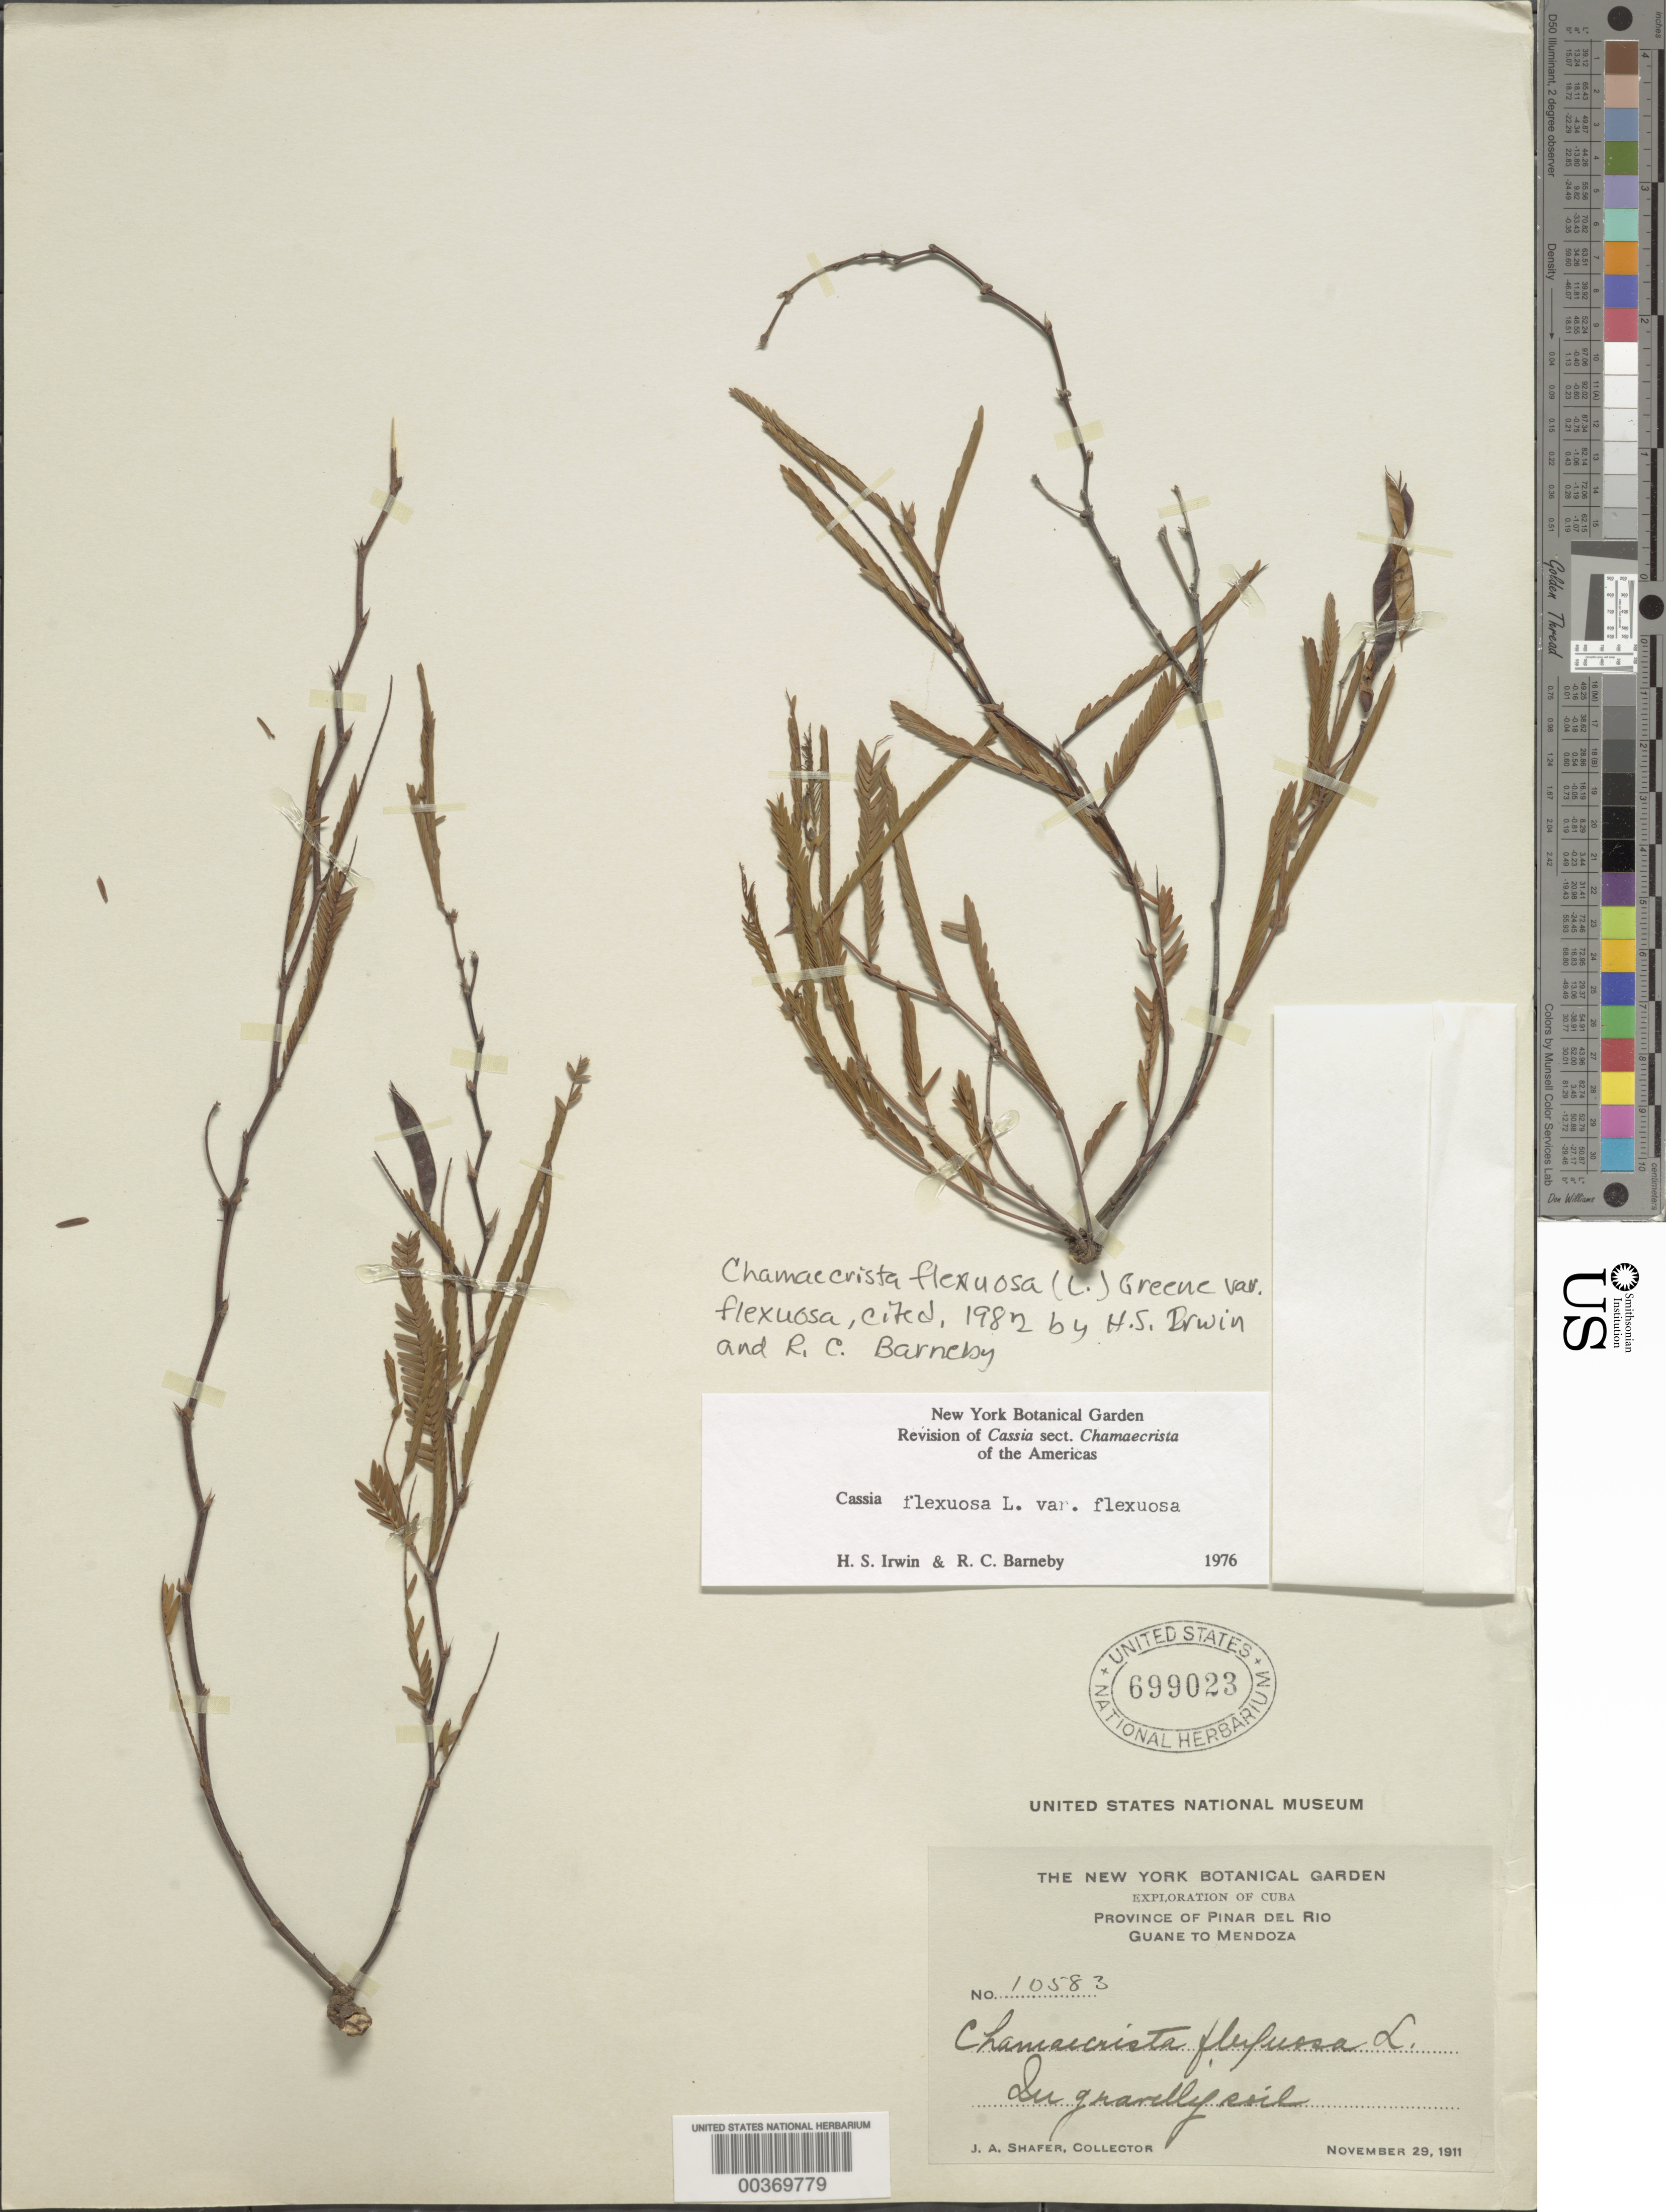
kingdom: Plantae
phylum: Tracheophyta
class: Magnoliopsida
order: Fabales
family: Fabaceae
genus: Chamaecrista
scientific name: Chamaecrista flexuosa var. flexuosa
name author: (L.) Greene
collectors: J. A. Shafer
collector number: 10583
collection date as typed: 29 Nov 1911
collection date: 1911-11-29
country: Cuba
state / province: Pinar del Río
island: Greater Antilles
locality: Guane to mendoza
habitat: In gravelly soil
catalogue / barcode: US 699023